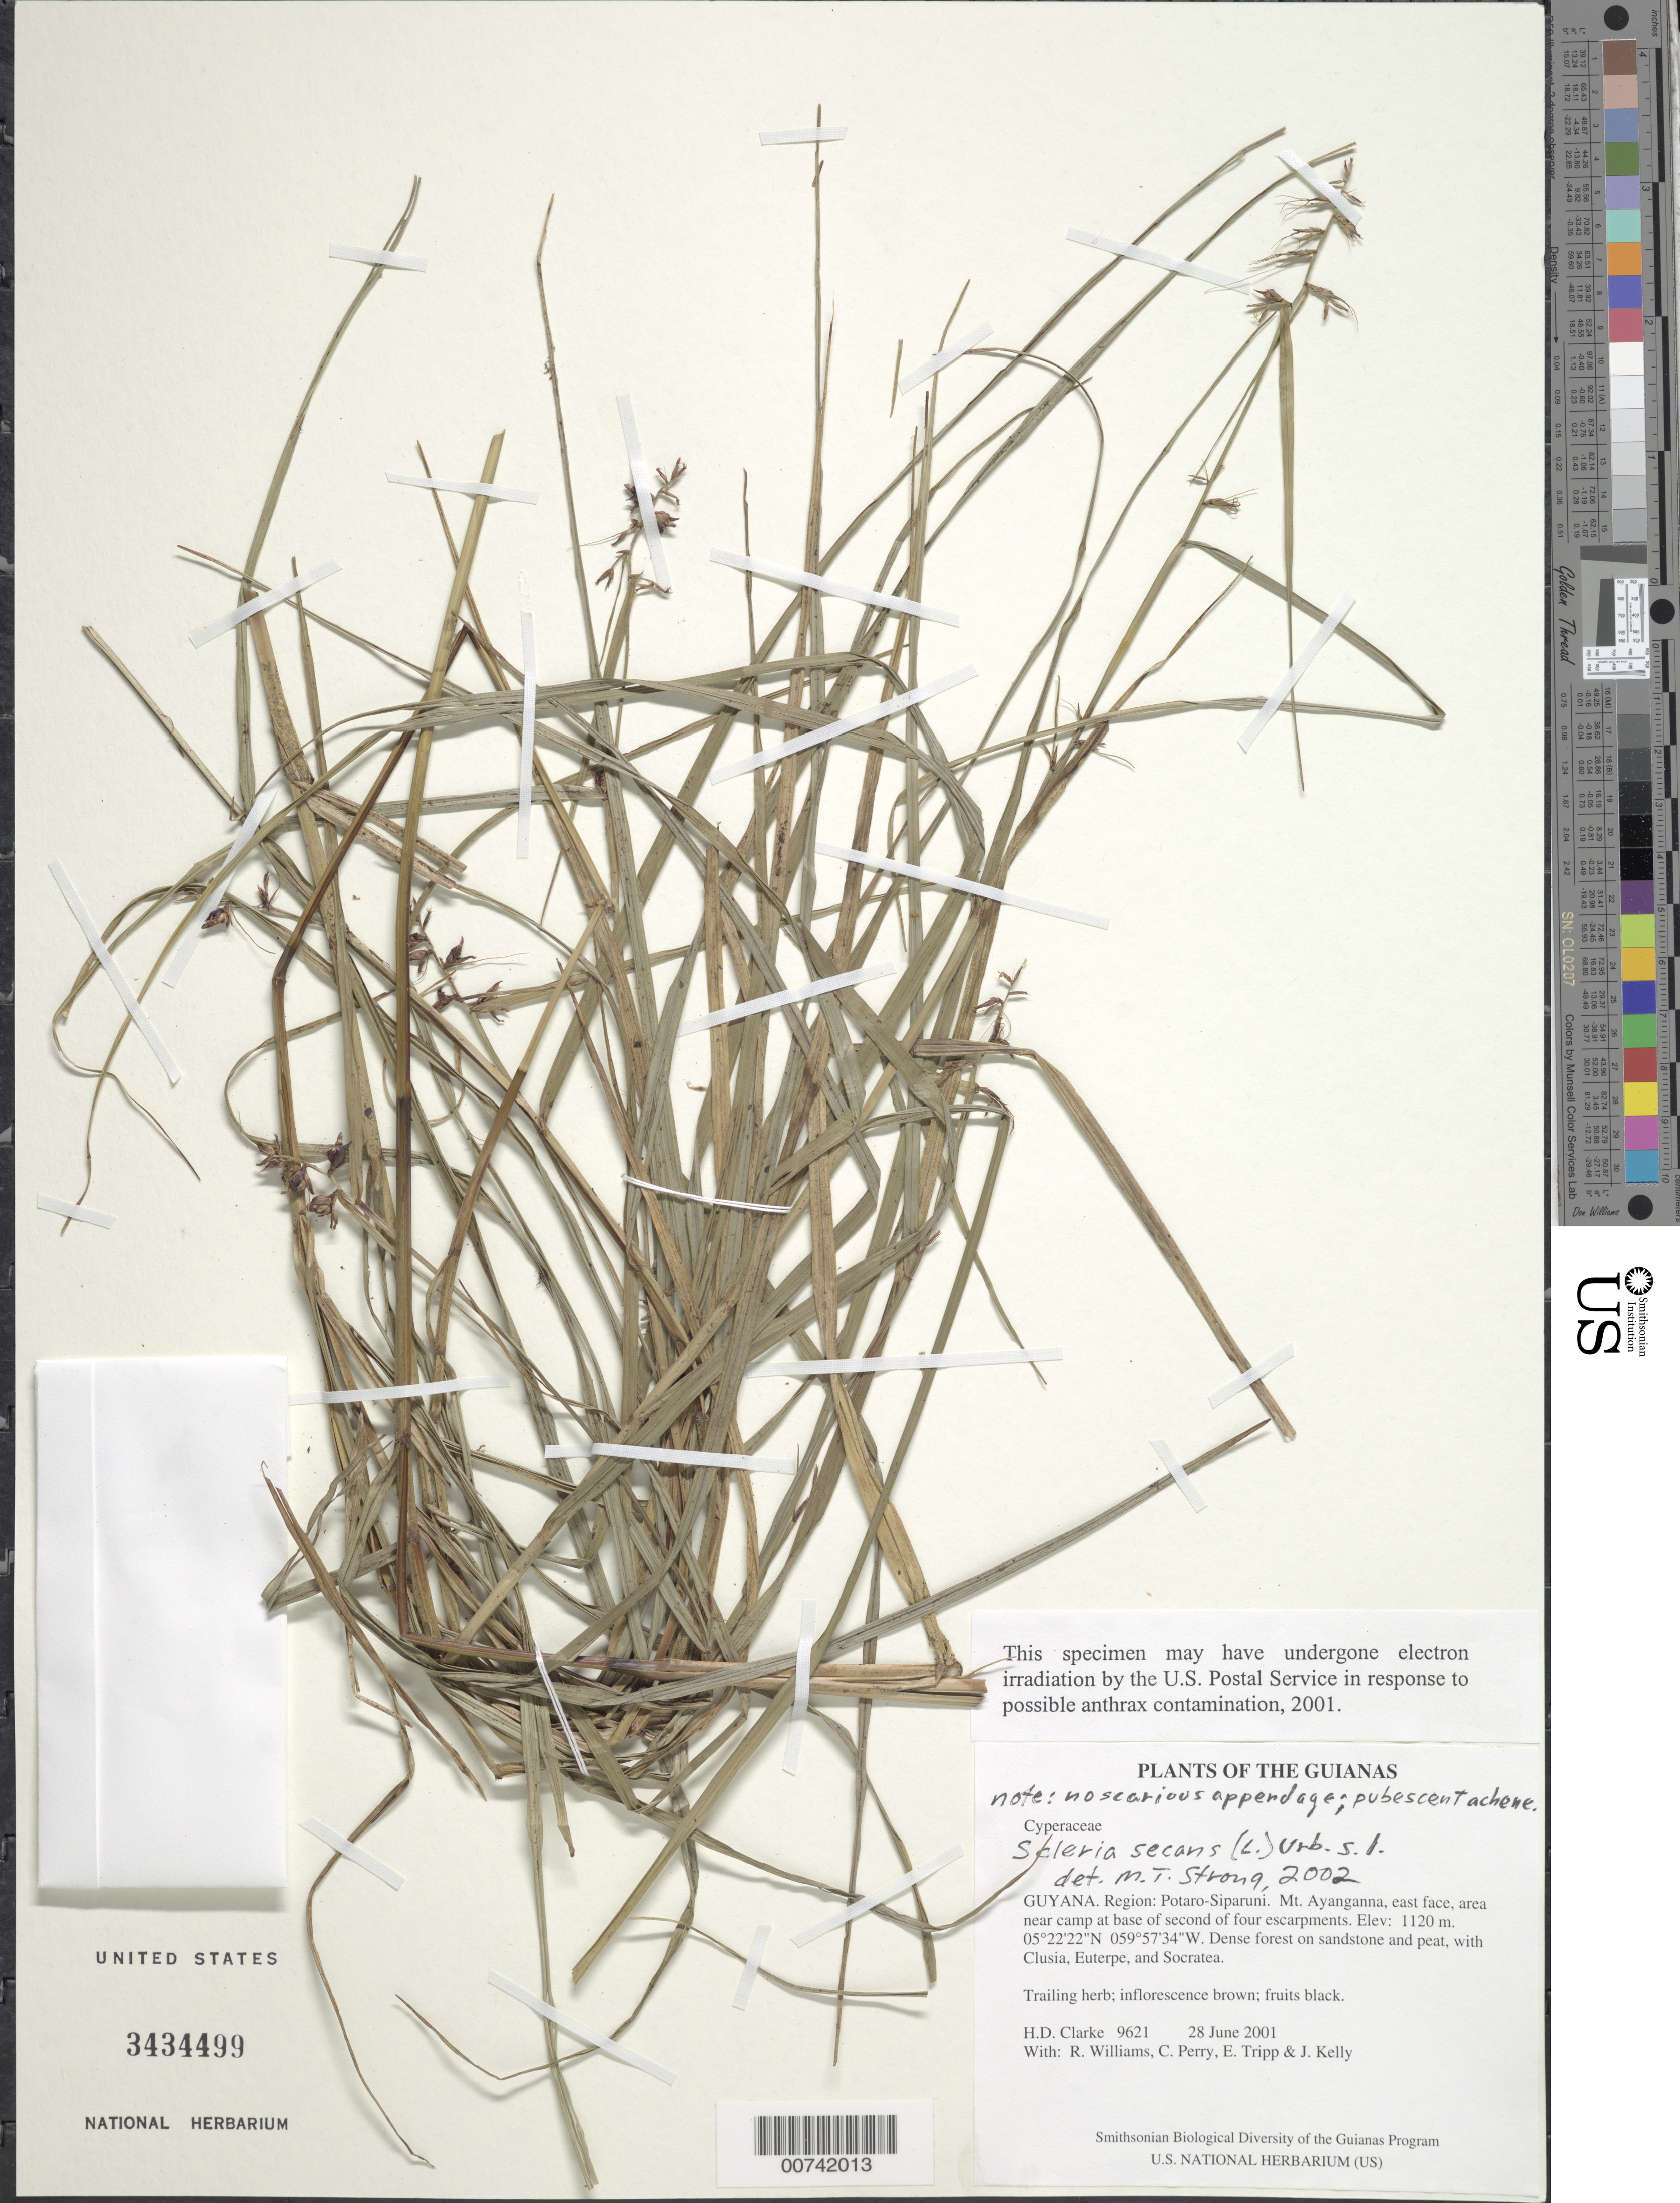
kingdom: Plantae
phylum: Tracheophyta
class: Liliopsida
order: Poales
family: Cyperaceae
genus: Scleria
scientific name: Scleria secans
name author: (L.) Urb.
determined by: Strong, M. T., (US), Smithsonian Institution - National Museum of Natural History (UNITED STATES)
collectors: H. D. Clarke, R. Williams, C. Perry, E. Tripp & J. Kelly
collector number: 9621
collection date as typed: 28 June 2001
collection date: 2001-06-28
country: Guyana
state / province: Potaro-Siparuni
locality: Mt. Ayanganna, east face, area near camp at base of second of four escarpments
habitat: Dense forest on sandstone and peat, with Clusia, Euterpe, and Socratea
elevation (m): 1120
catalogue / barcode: US 3434499